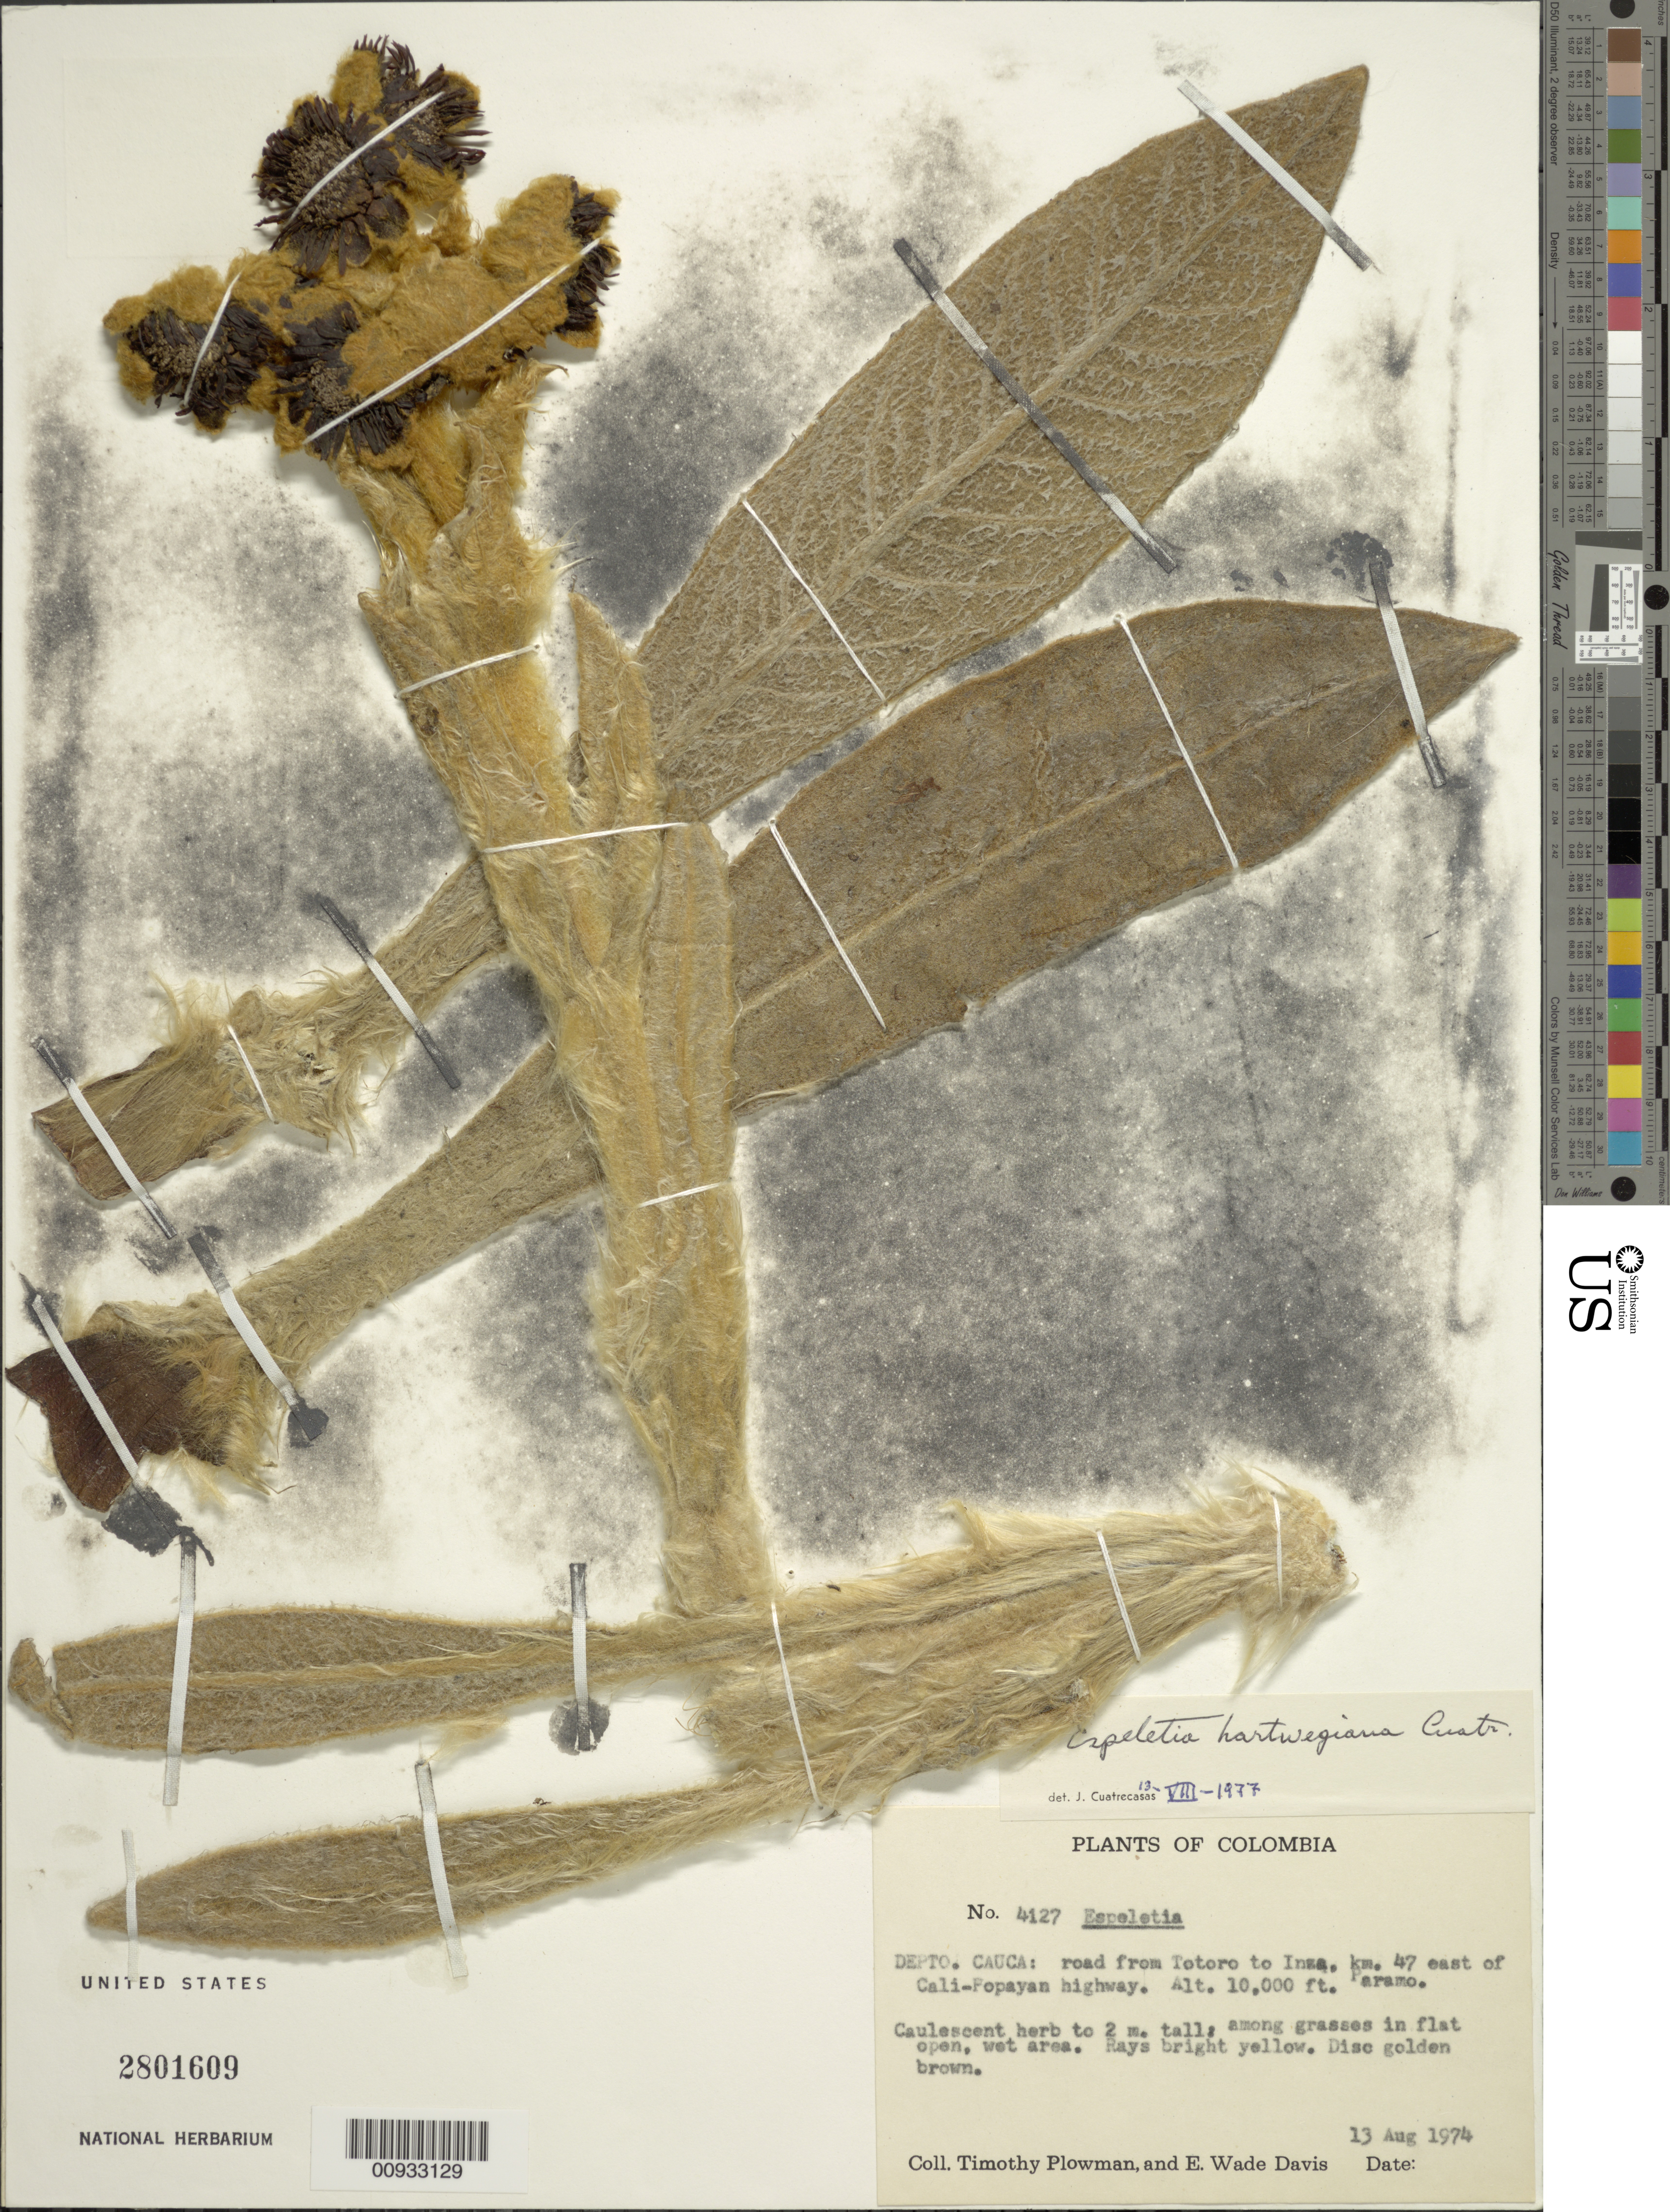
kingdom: Plantae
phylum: Tracheophyta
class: Magnoliopsida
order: Asterales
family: Asteraceae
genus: Espeletia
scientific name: Espeletia hartwegiana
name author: Sch. Bip. ex Cuatrec.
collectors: T. Plowman & E. Wade-Davis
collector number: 4127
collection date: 1974-08-13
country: Colombia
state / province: Cauca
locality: Road from Totoro to Inza, km. 47 east of Cali-Popayan highway, Paramo.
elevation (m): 3048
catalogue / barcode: US 2801609